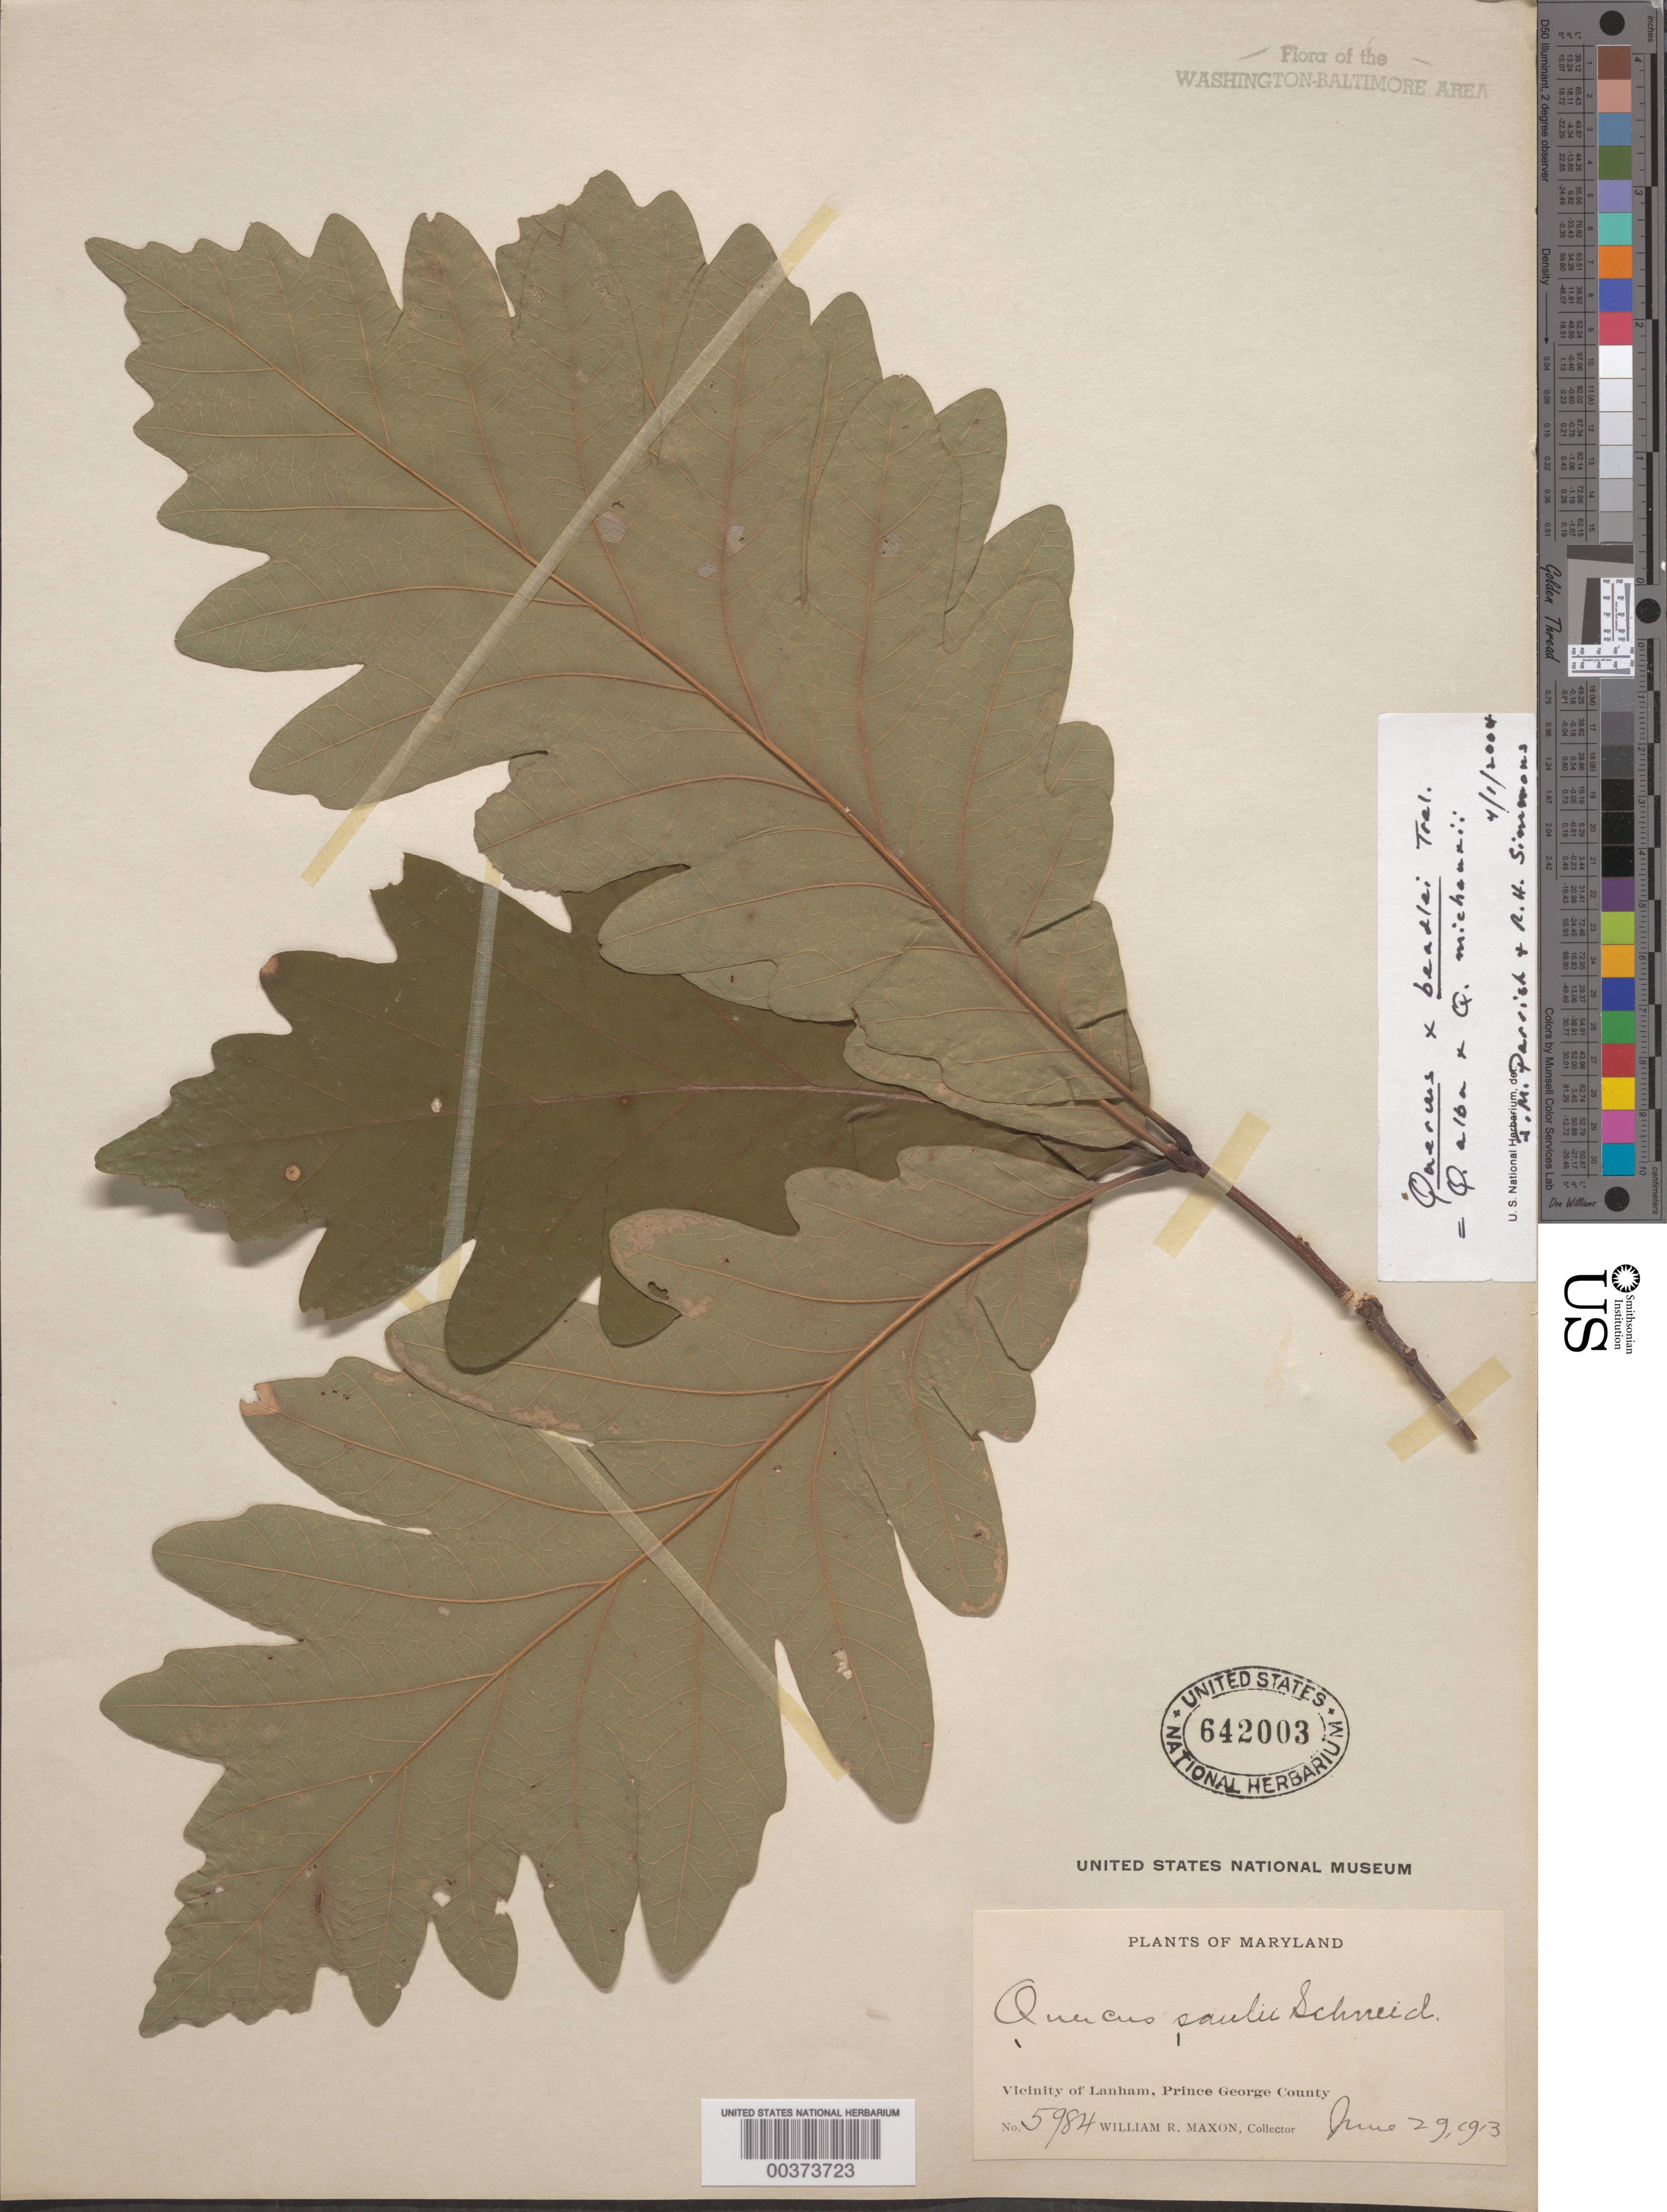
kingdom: Plantae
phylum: Tracheophyta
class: Magnoliopsida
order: Fagales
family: Fagaceae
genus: Quercus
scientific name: Quercus x beadlei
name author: Trel. ex E.J. Palmer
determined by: Simmons, R. H., (UNITED STATES)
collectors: W. R. Maxon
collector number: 5984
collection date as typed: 29 Jun 1913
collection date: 1913-06-29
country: United States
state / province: Maryland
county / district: Prince George's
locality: Lanham vicinity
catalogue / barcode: US 642003